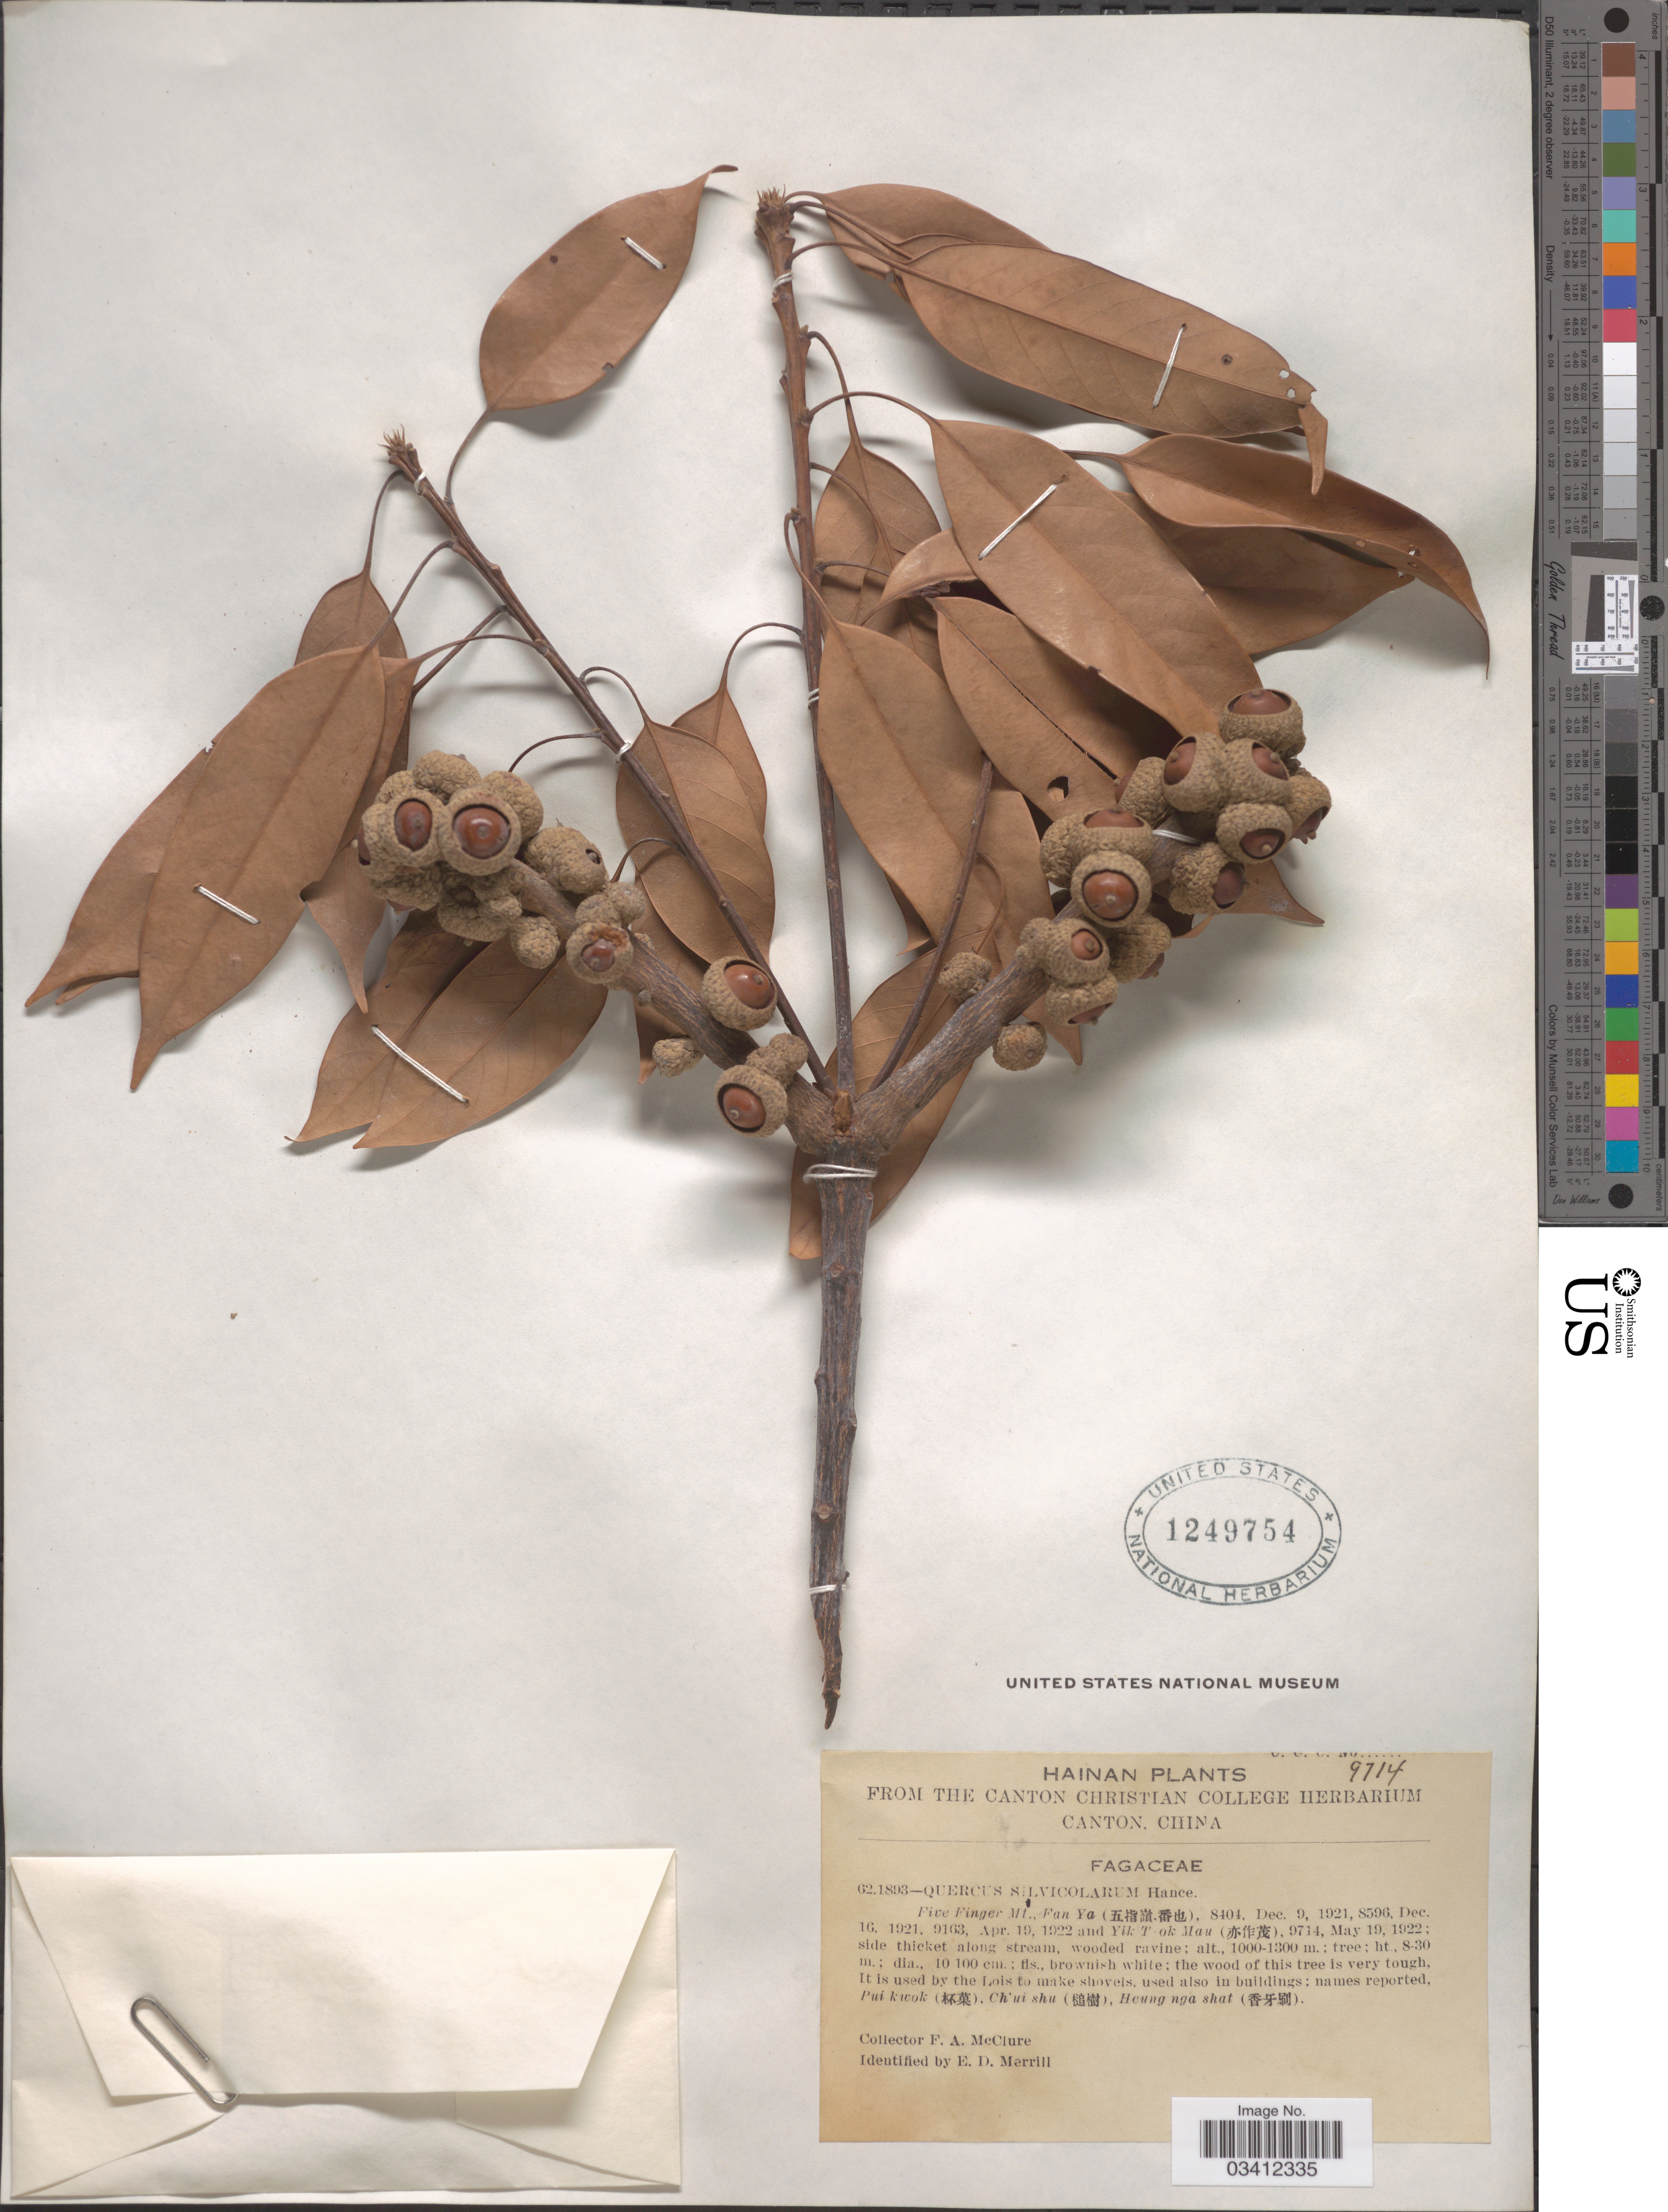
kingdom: Plantae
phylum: Tracheophyta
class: Magnoliopsida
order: Fagales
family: Fagaceae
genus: Quercus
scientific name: Quercus silvicolarum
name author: Hance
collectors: F. A. McClure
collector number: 9714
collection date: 1922-05-19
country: China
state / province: Hainan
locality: Yik T-ok Mau (X).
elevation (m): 1000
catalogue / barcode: US 1249754